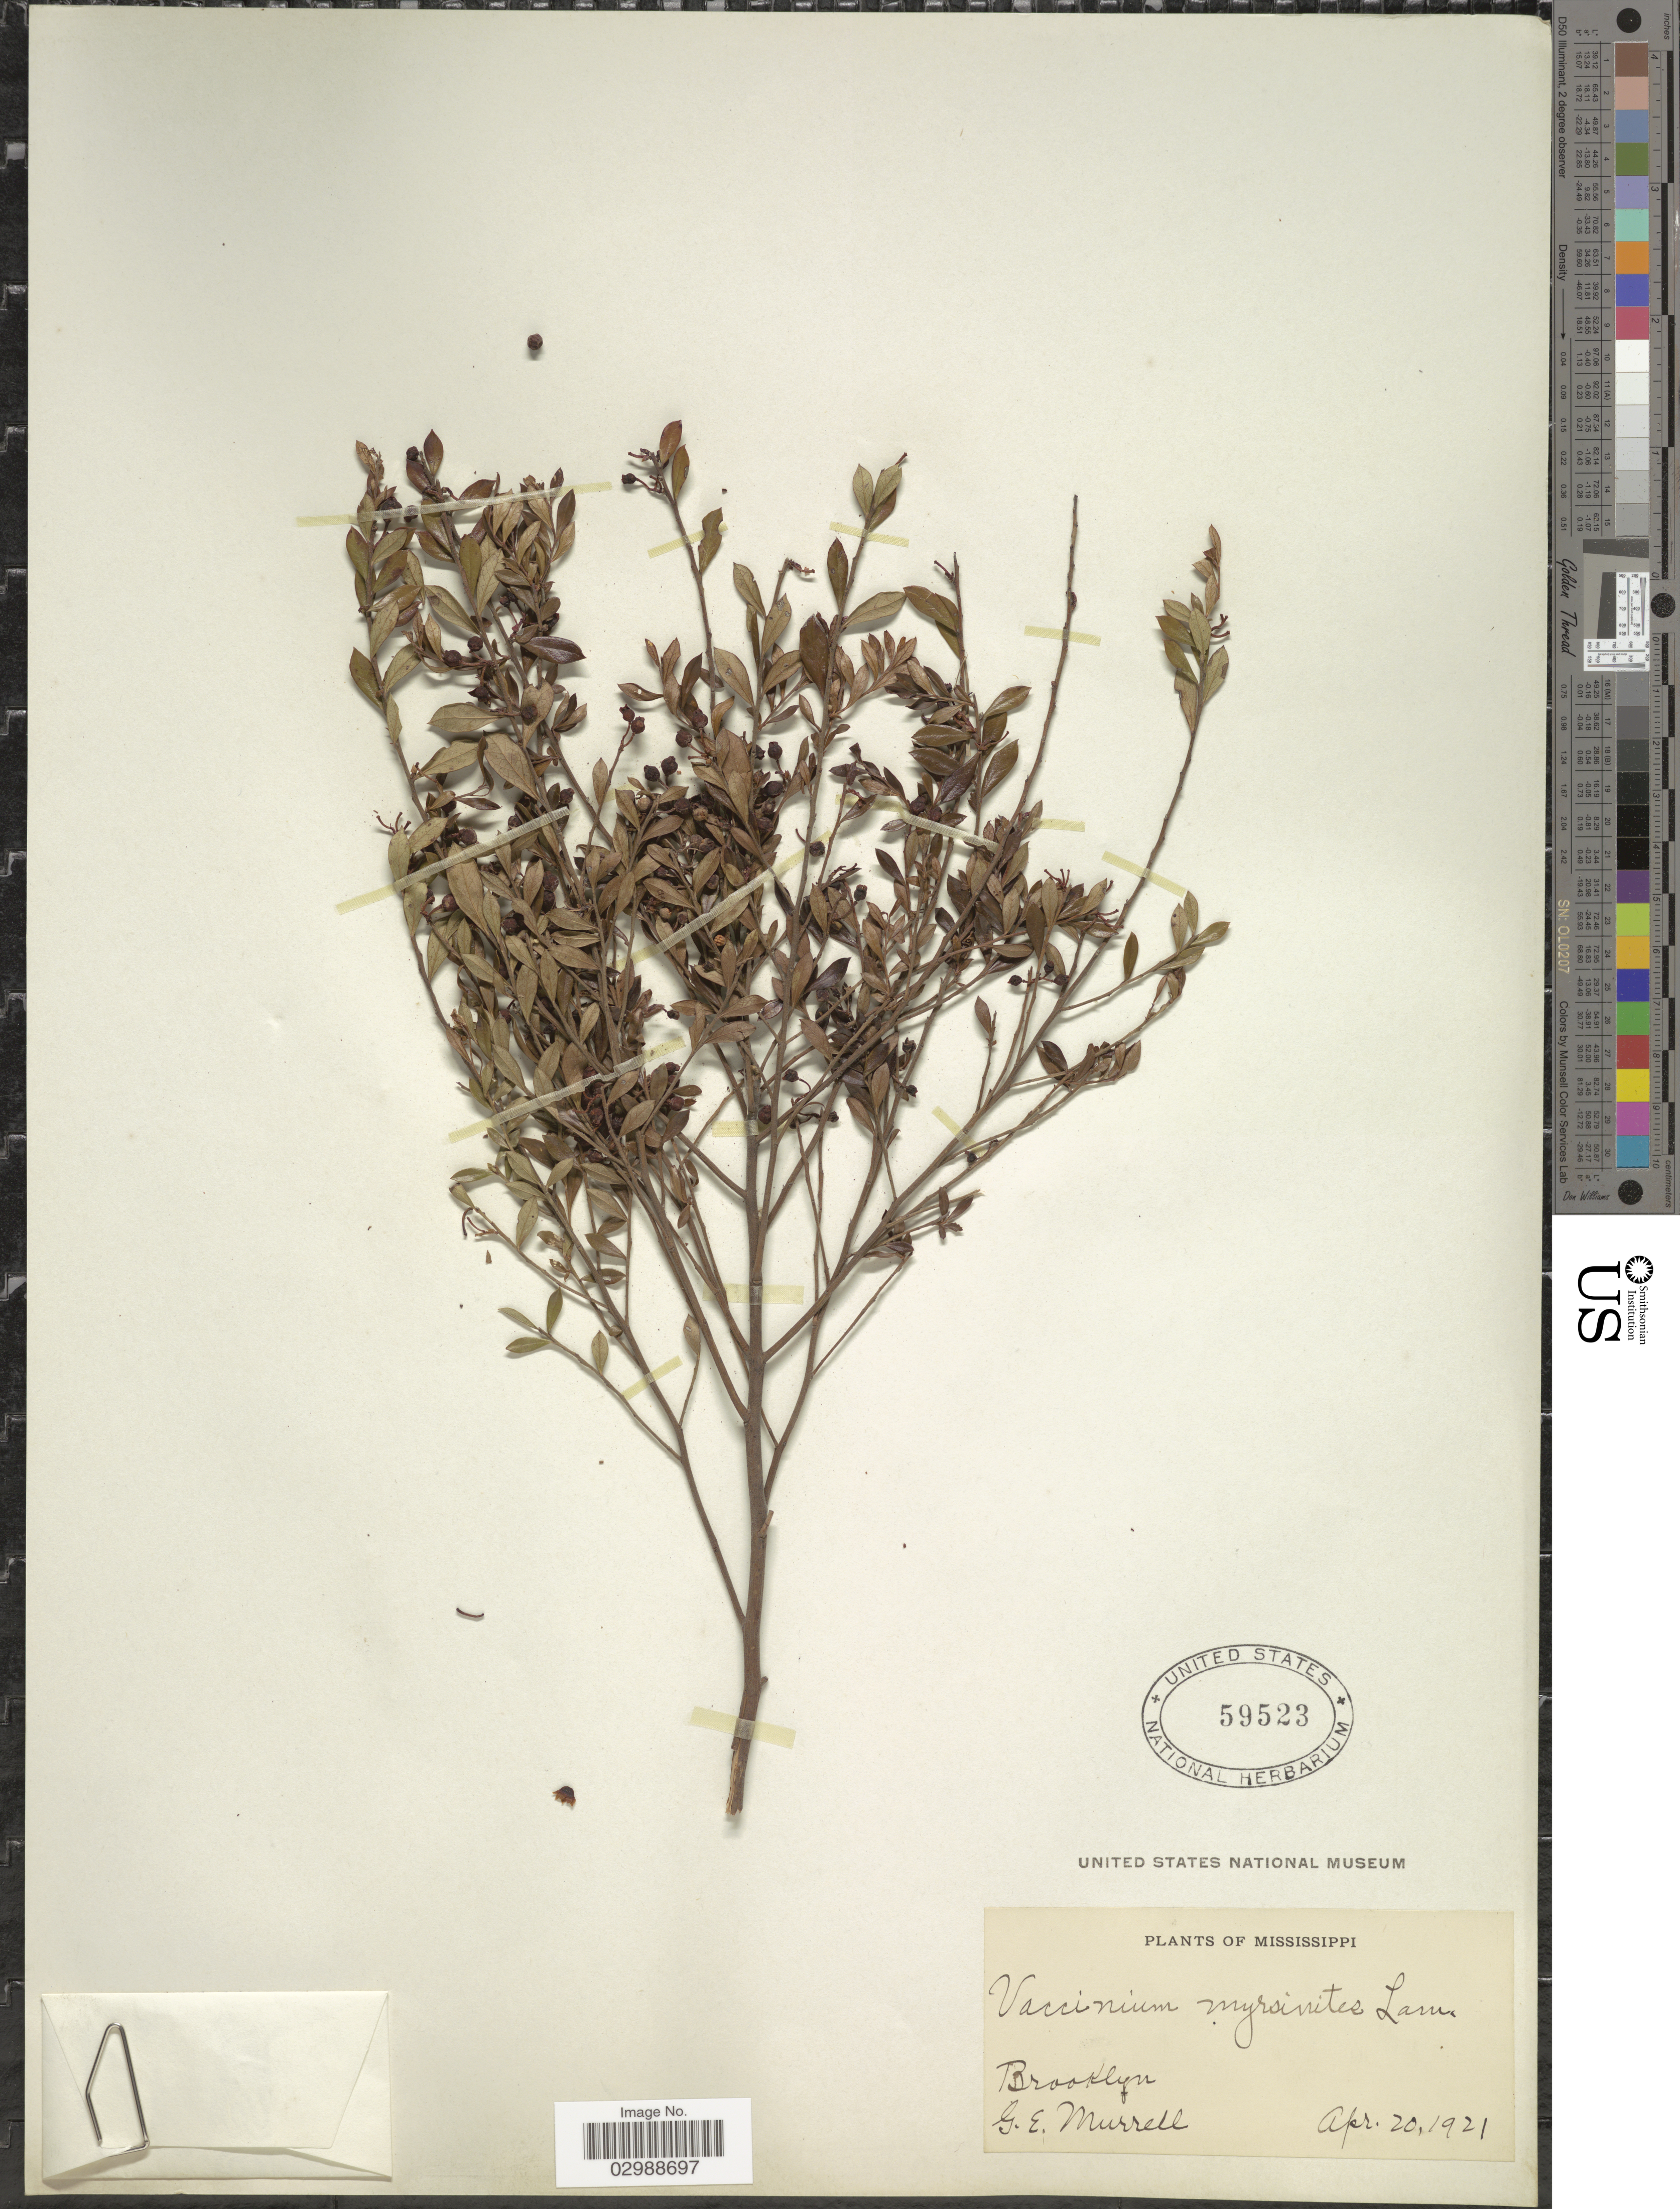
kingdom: Plantae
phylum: Tracheophyta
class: Magnoliopsida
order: Ericales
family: Ericaceae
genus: Vaccinium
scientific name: Vaccinium myrsinites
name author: Lam.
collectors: G. Murrell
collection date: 1921-04-20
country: United States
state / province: Mississippi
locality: Brooklyn.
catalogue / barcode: US 59523